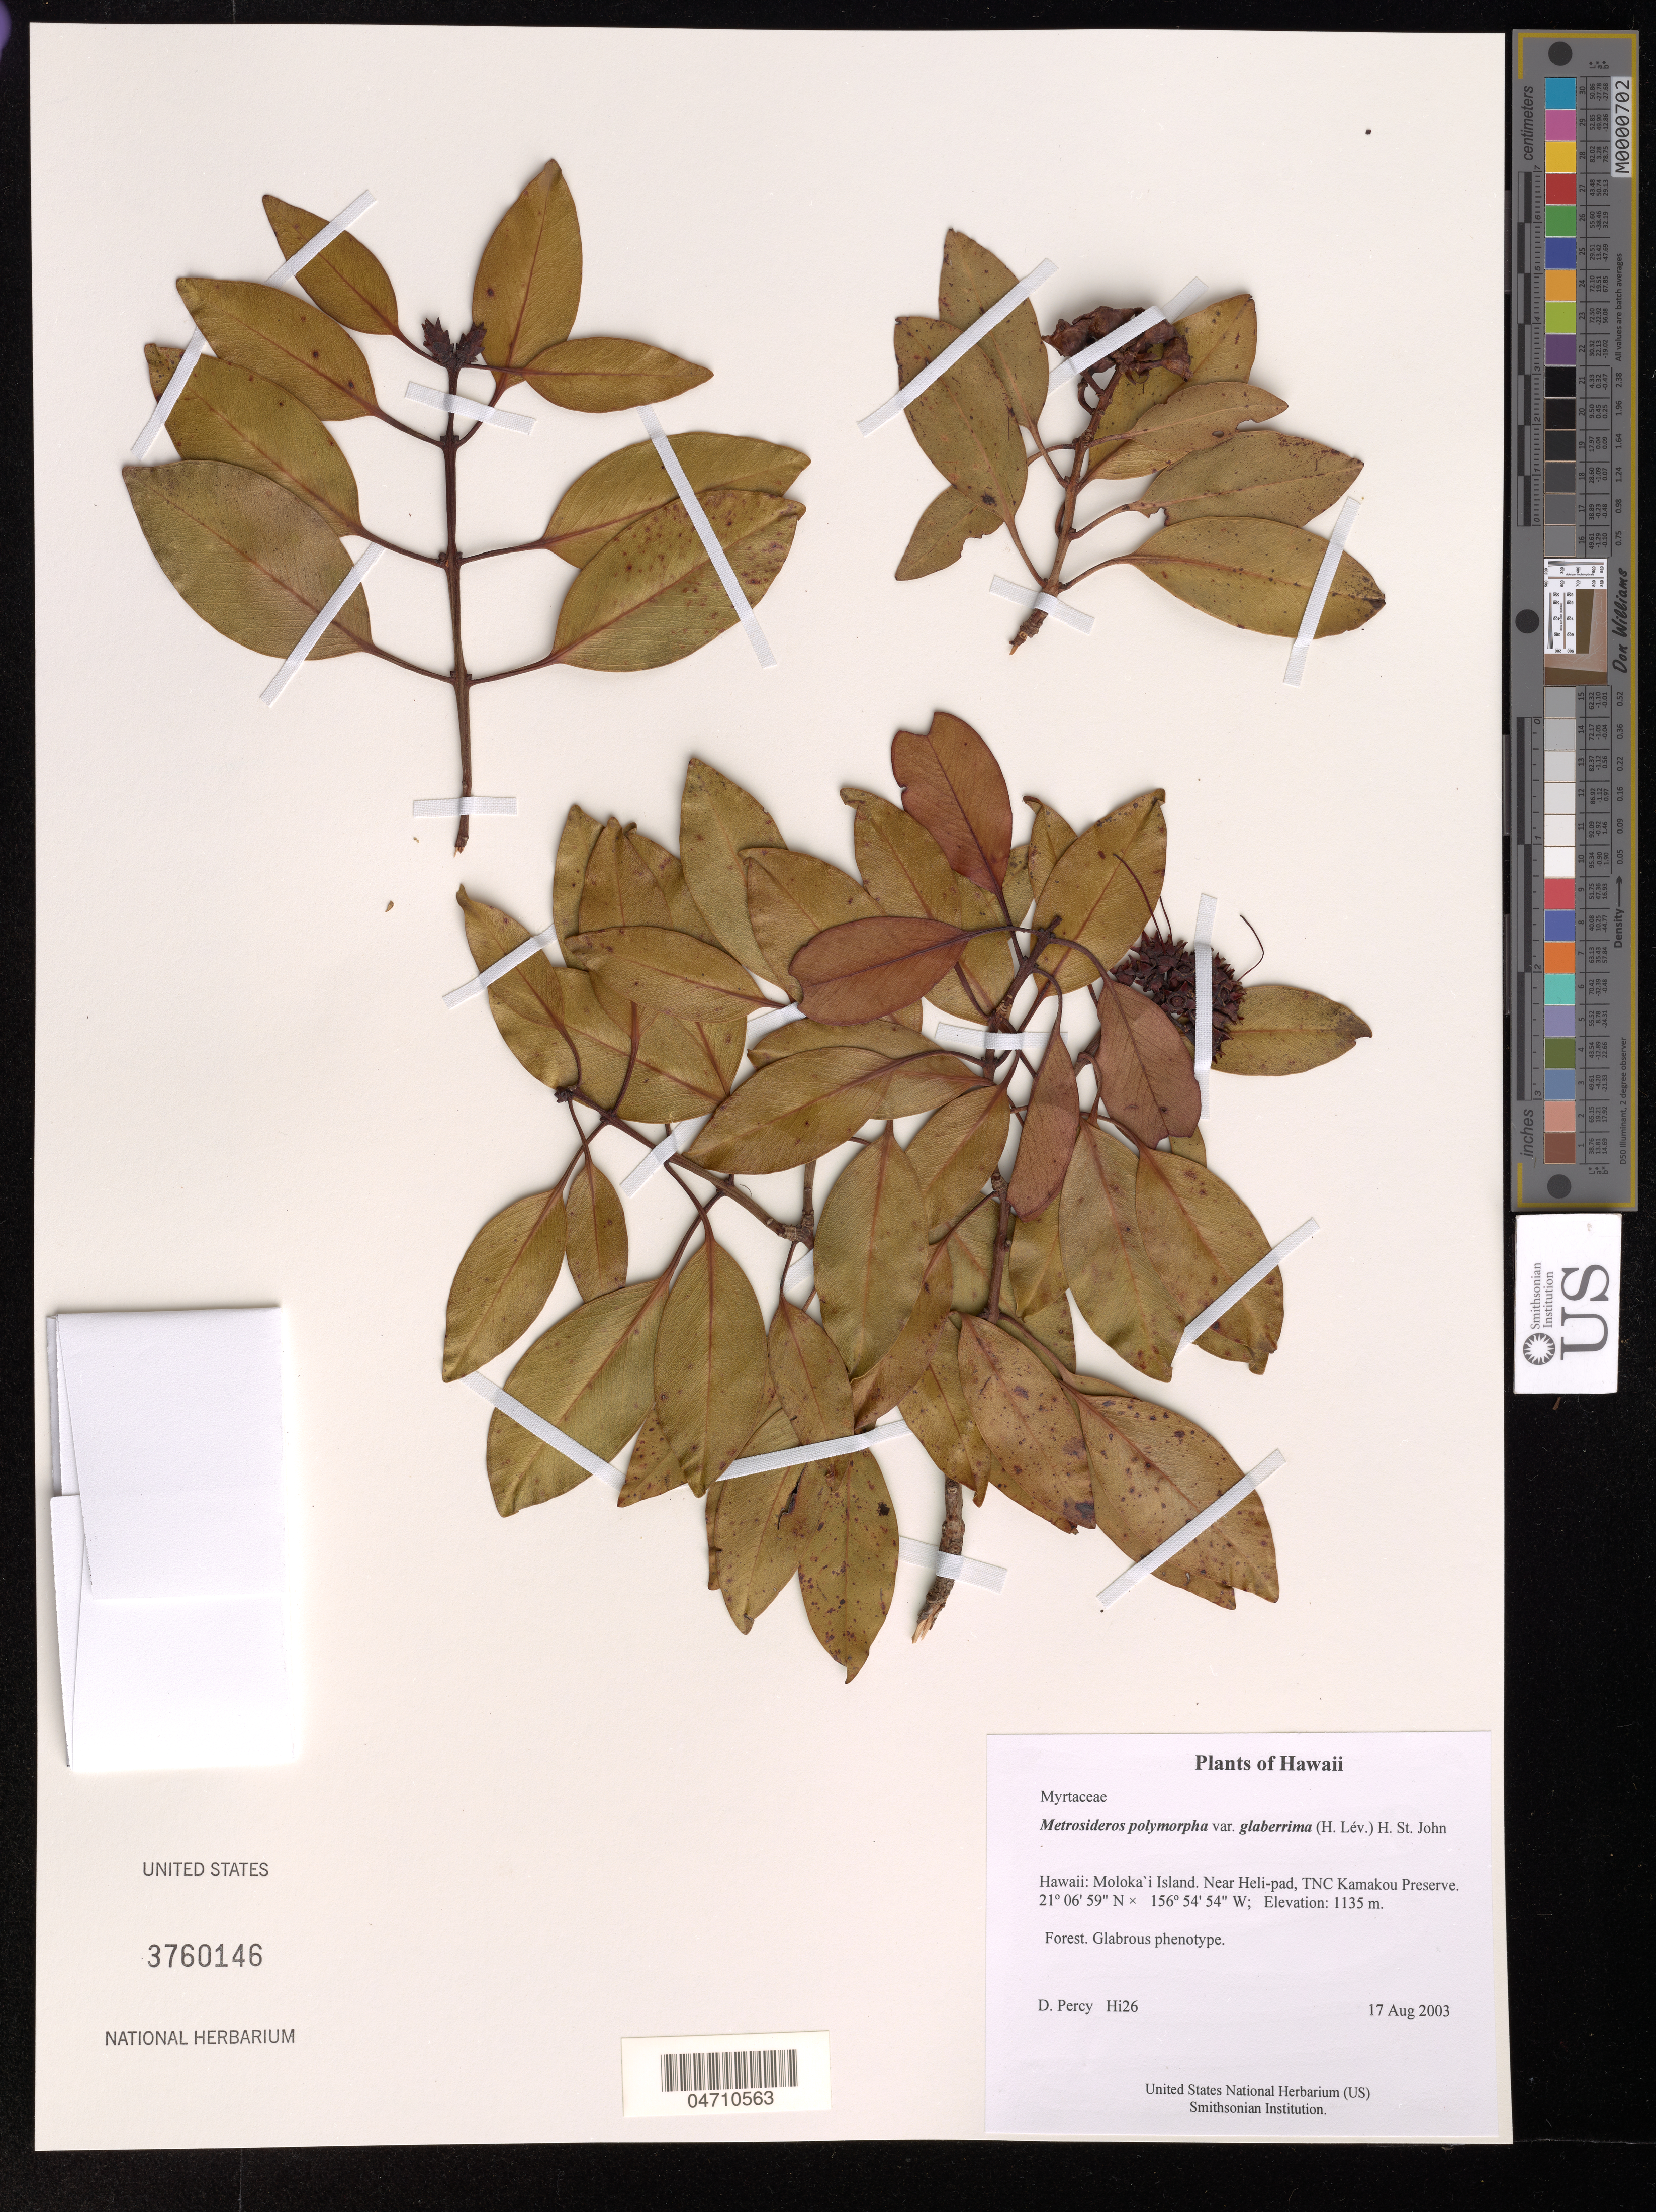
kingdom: Plantae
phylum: Tracheophyta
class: Magnoliopsida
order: Myrtales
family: Myrtaceae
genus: Metrosideros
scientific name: Metrosideros polymorpha var. glaberrima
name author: (H. Lév.) H. St. John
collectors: D. Percy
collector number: Hi26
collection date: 2003-08-17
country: United States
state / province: Hawaii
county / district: Maui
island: Moloka'i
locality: Near Heli-pad, TNC Kamakou Preserve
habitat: Forest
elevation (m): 1135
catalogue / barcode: US 3760146